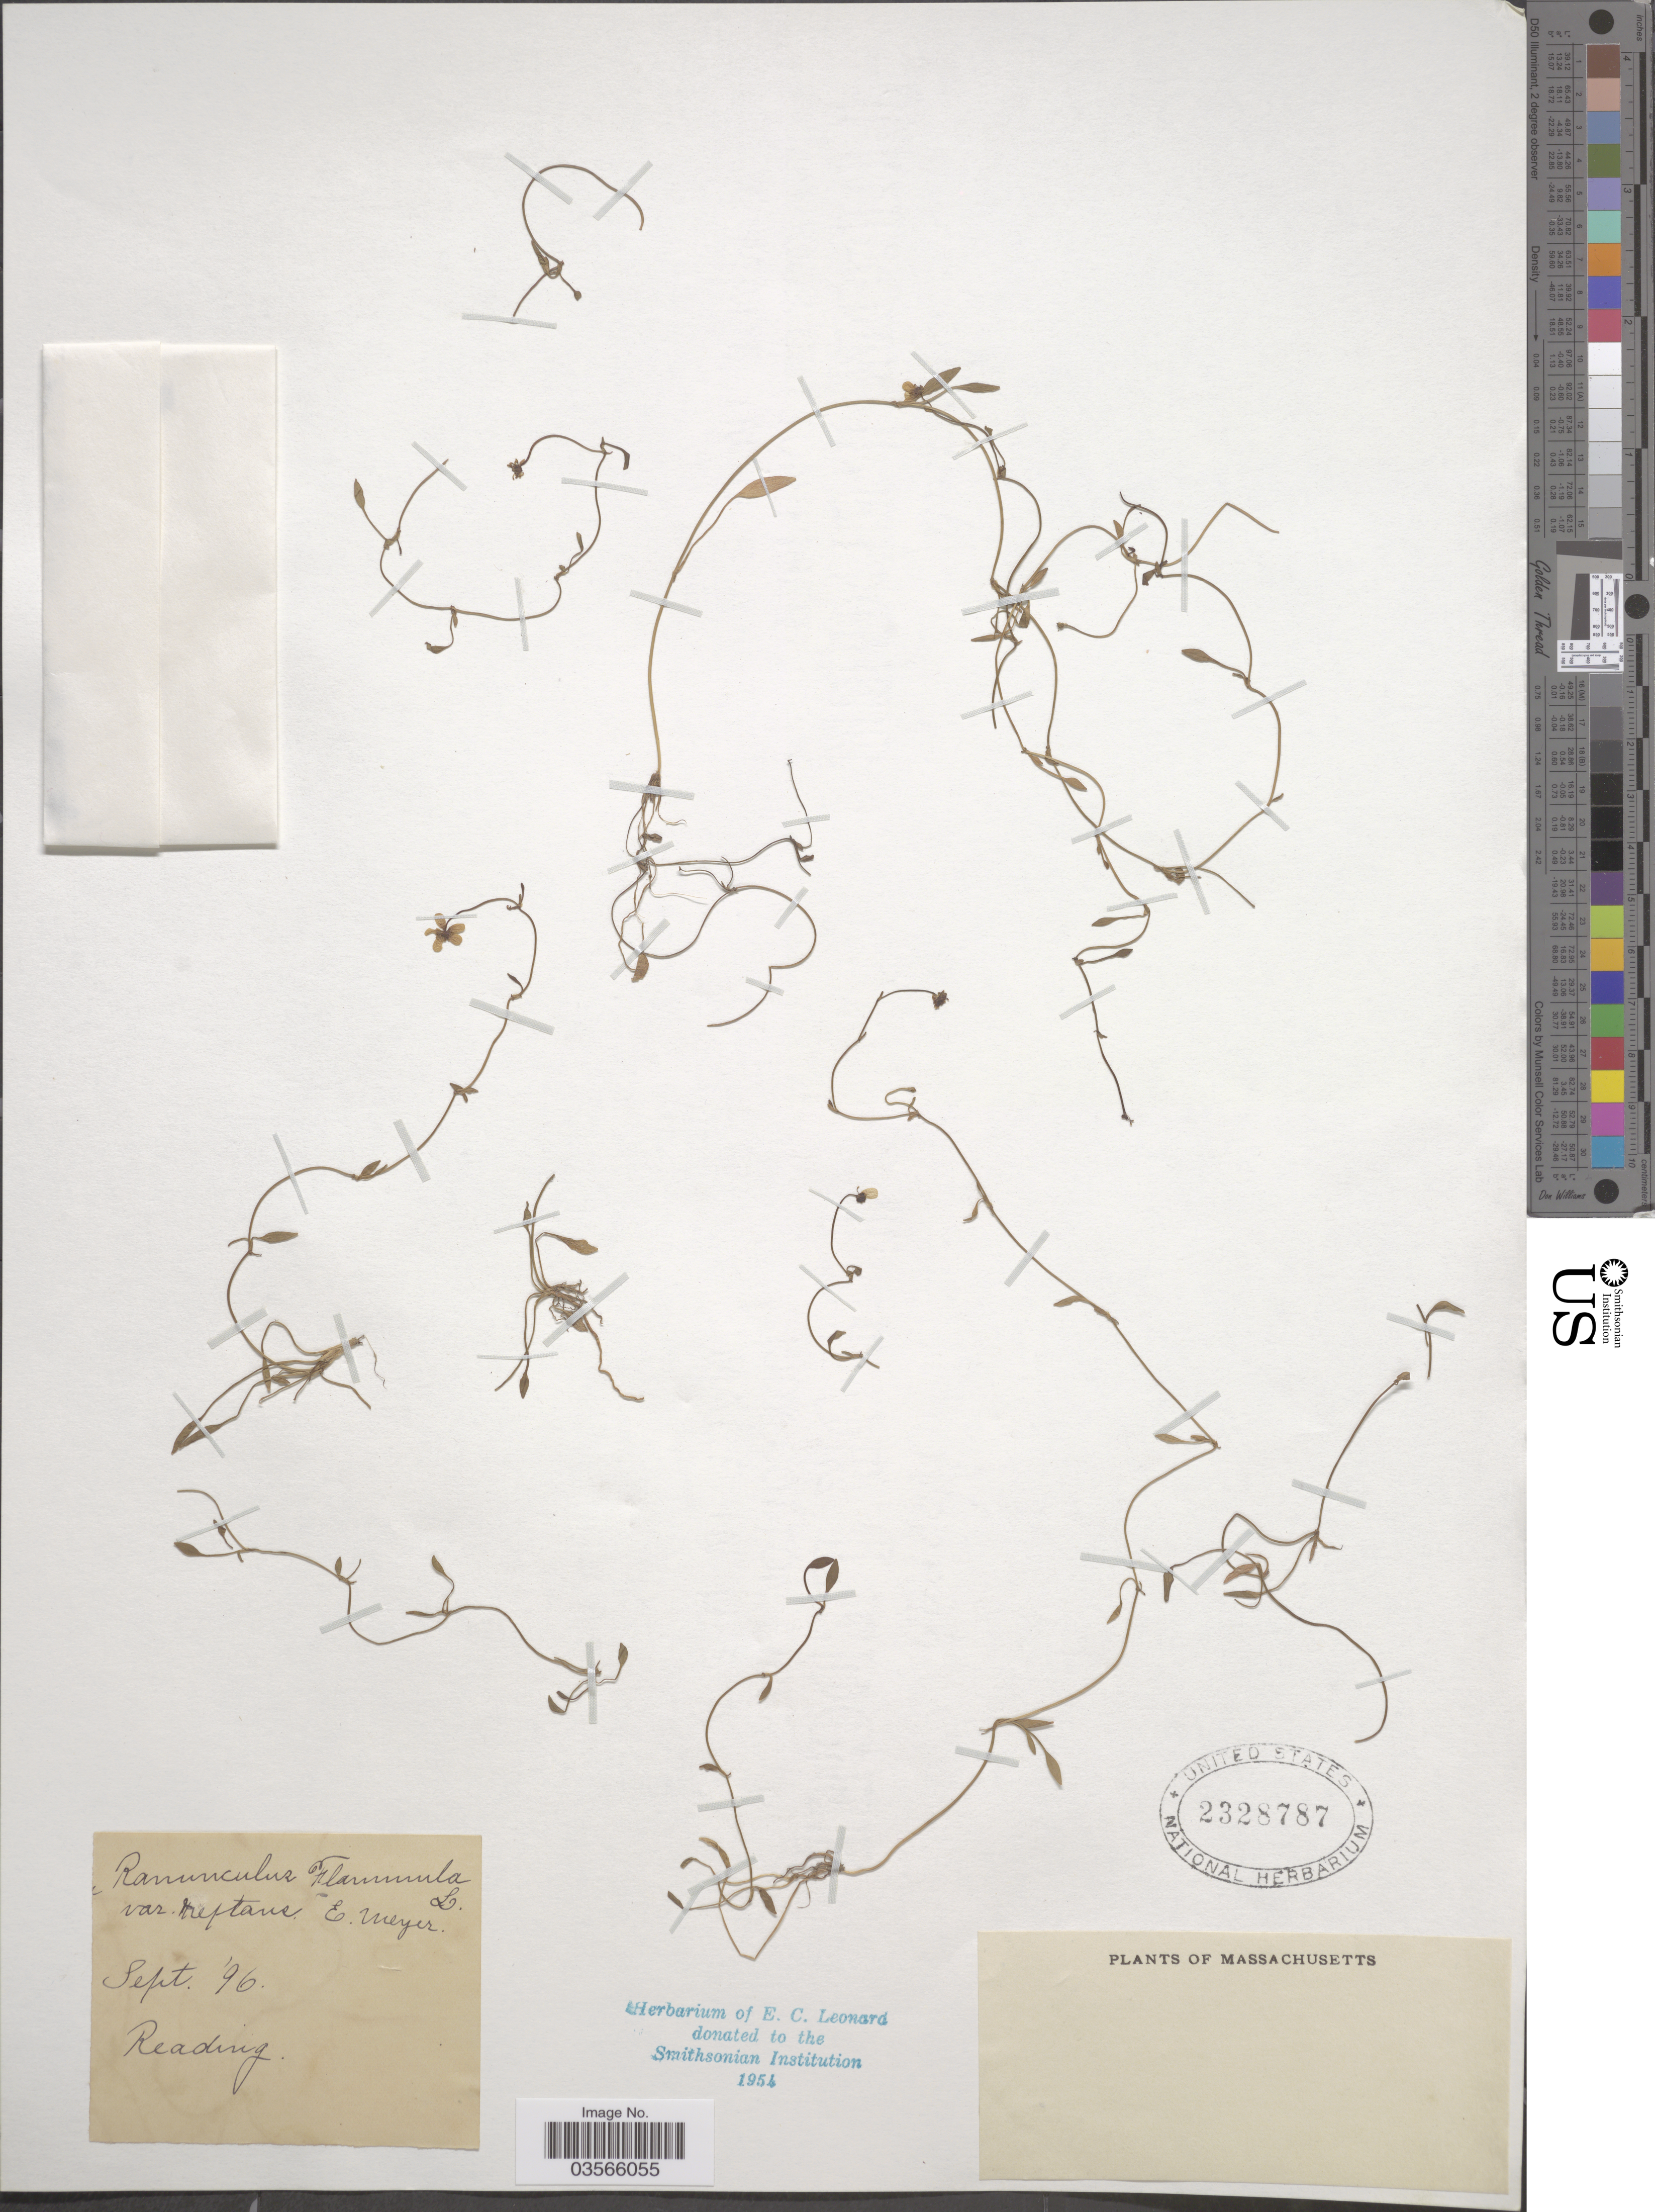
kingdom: Plantae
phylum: Tracheophyta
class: Magnoliopsida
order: Ranunculales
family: Ranunculaceae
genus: Ranunculus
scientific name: Ranunculus flammula var. filiformis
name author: (Michx.) Hook.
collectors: ex herb. E.C. Leonard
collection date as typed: Transcribed d/m/y: /9/96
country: United States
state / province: Massachusetts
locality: Reading.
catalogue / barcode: US 2328787